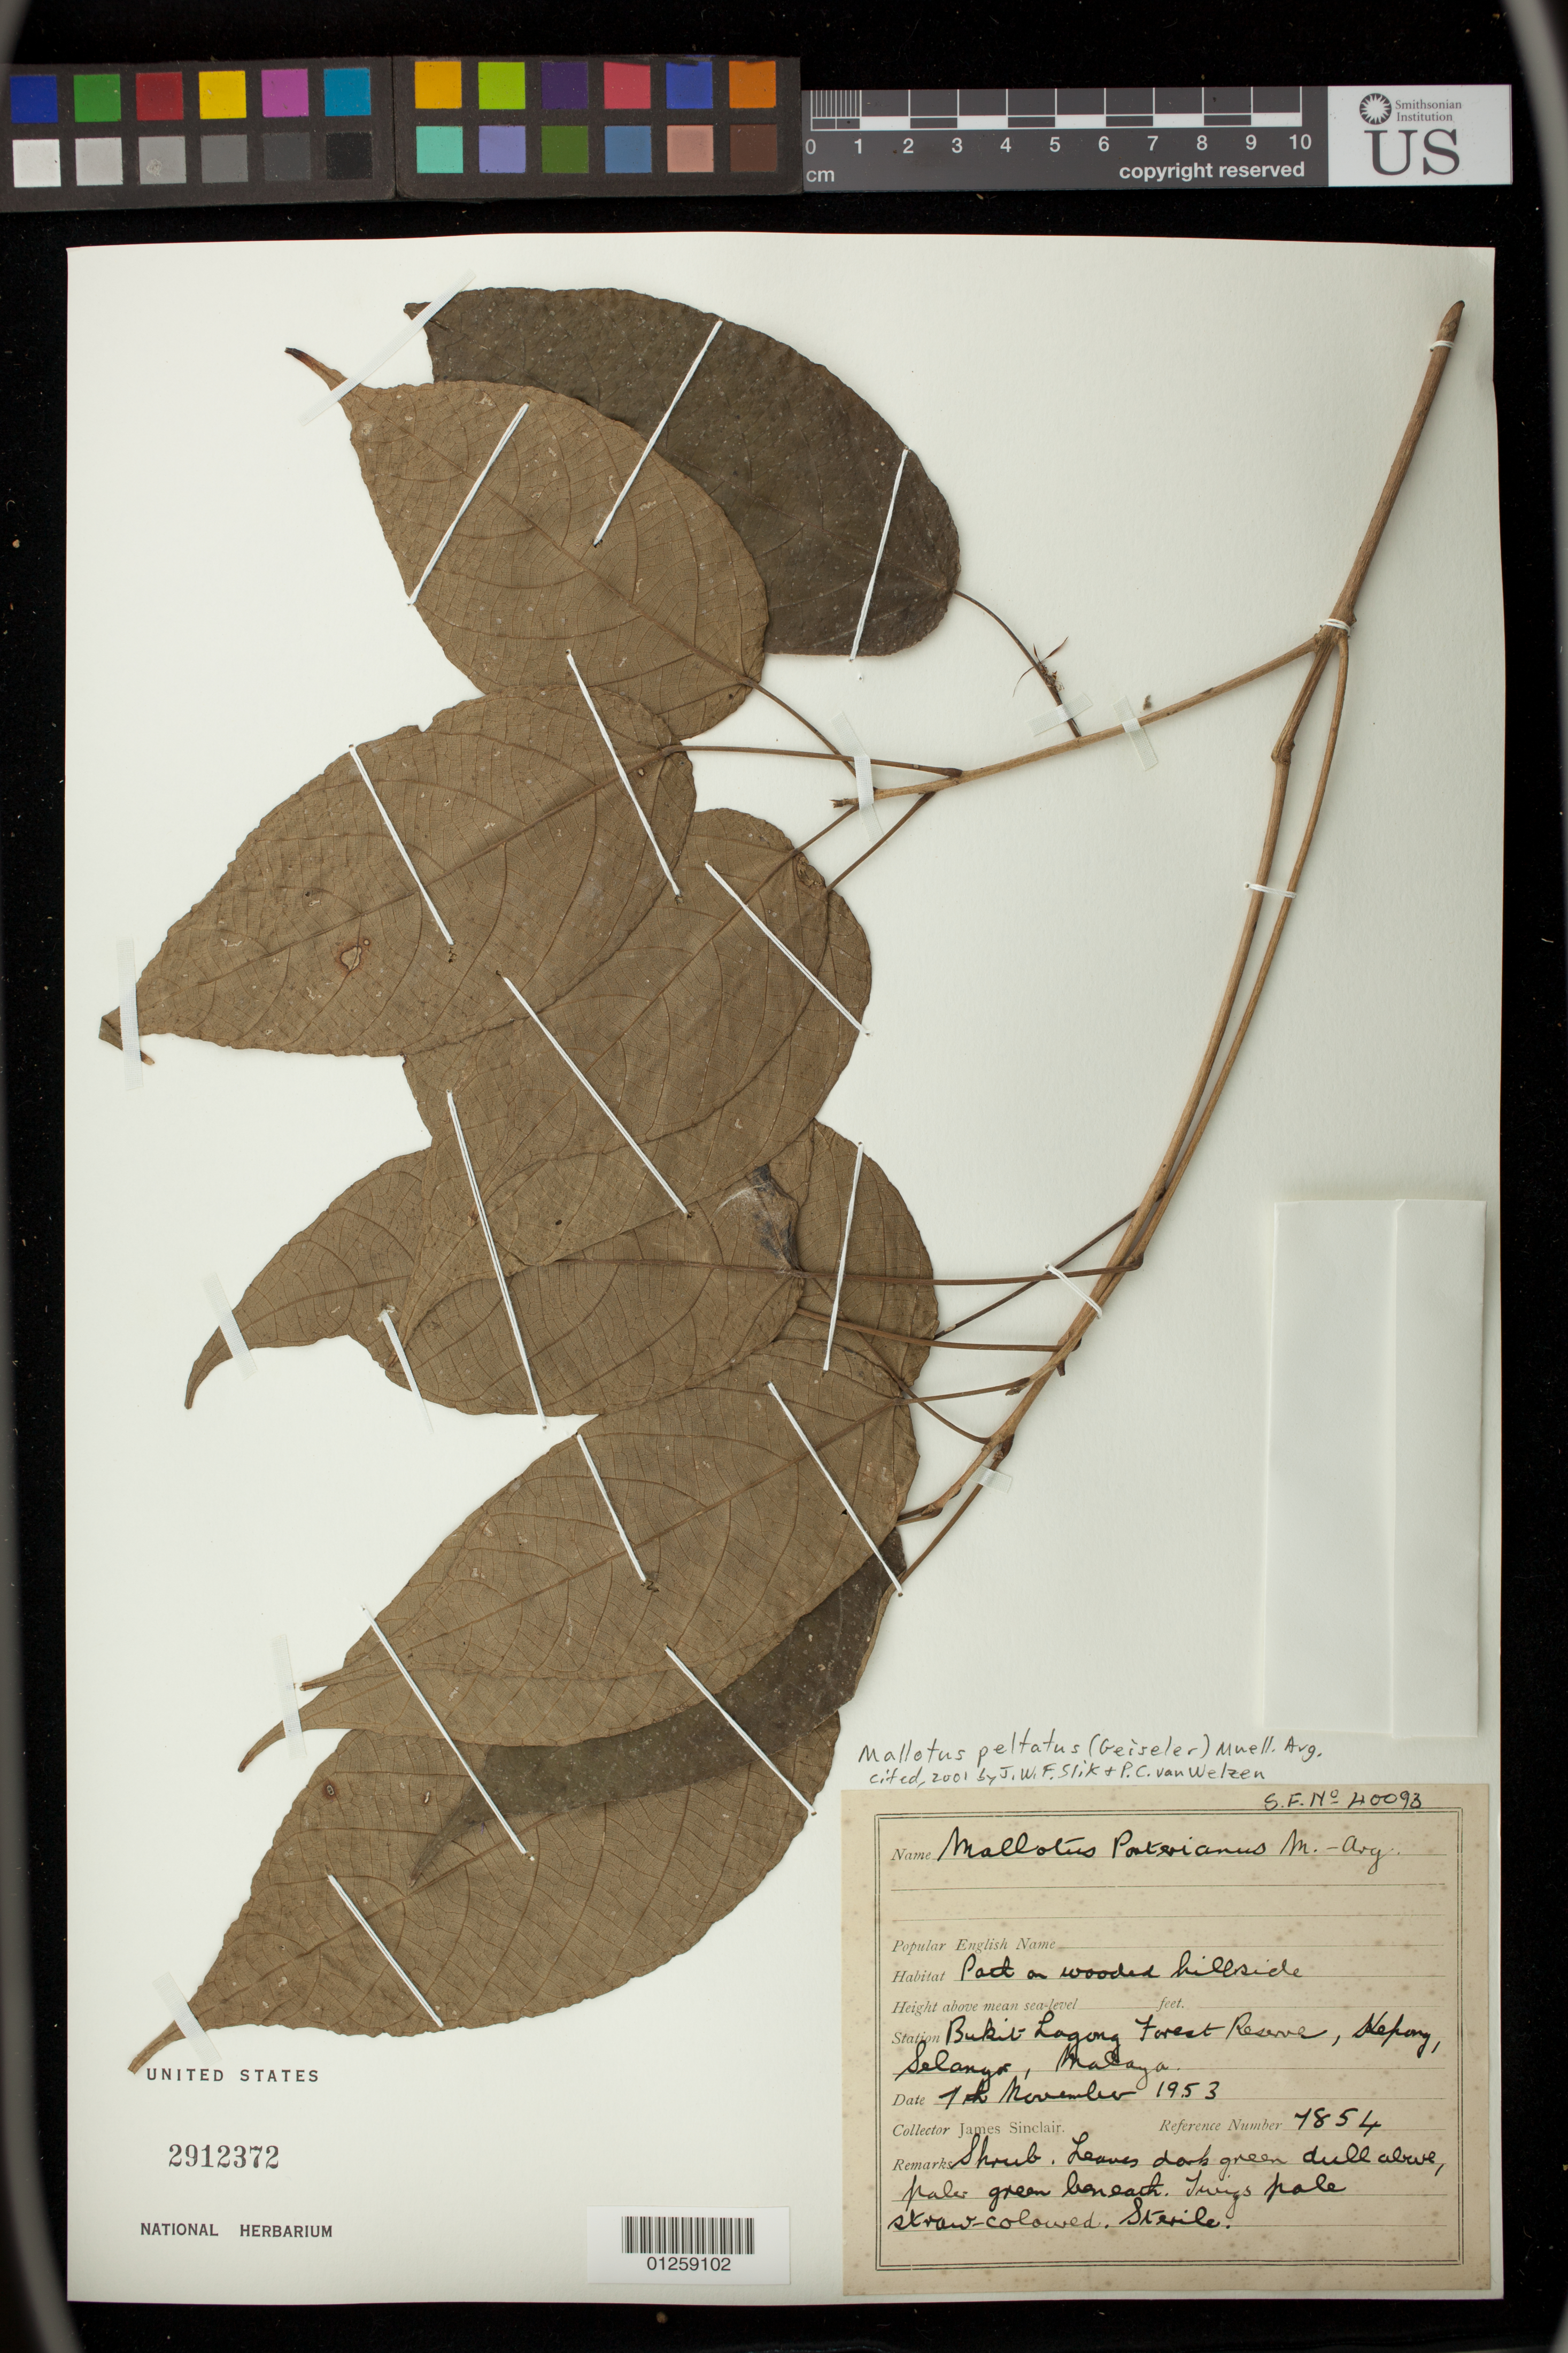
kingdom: Plantae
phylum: Tracheophyta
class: Magnoliopsida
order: Malpighiales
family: Euphorbiaceae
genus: Mallotus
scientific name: Mallotus peltatus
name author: (Geiseler) Müll. Arg.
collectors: J. Sinclair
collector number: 7854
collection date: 1953-11-07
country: Malaysia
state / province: Selangor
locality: Bukit-Lagong Forest Reserve, Kepong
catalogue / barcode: US 2912372